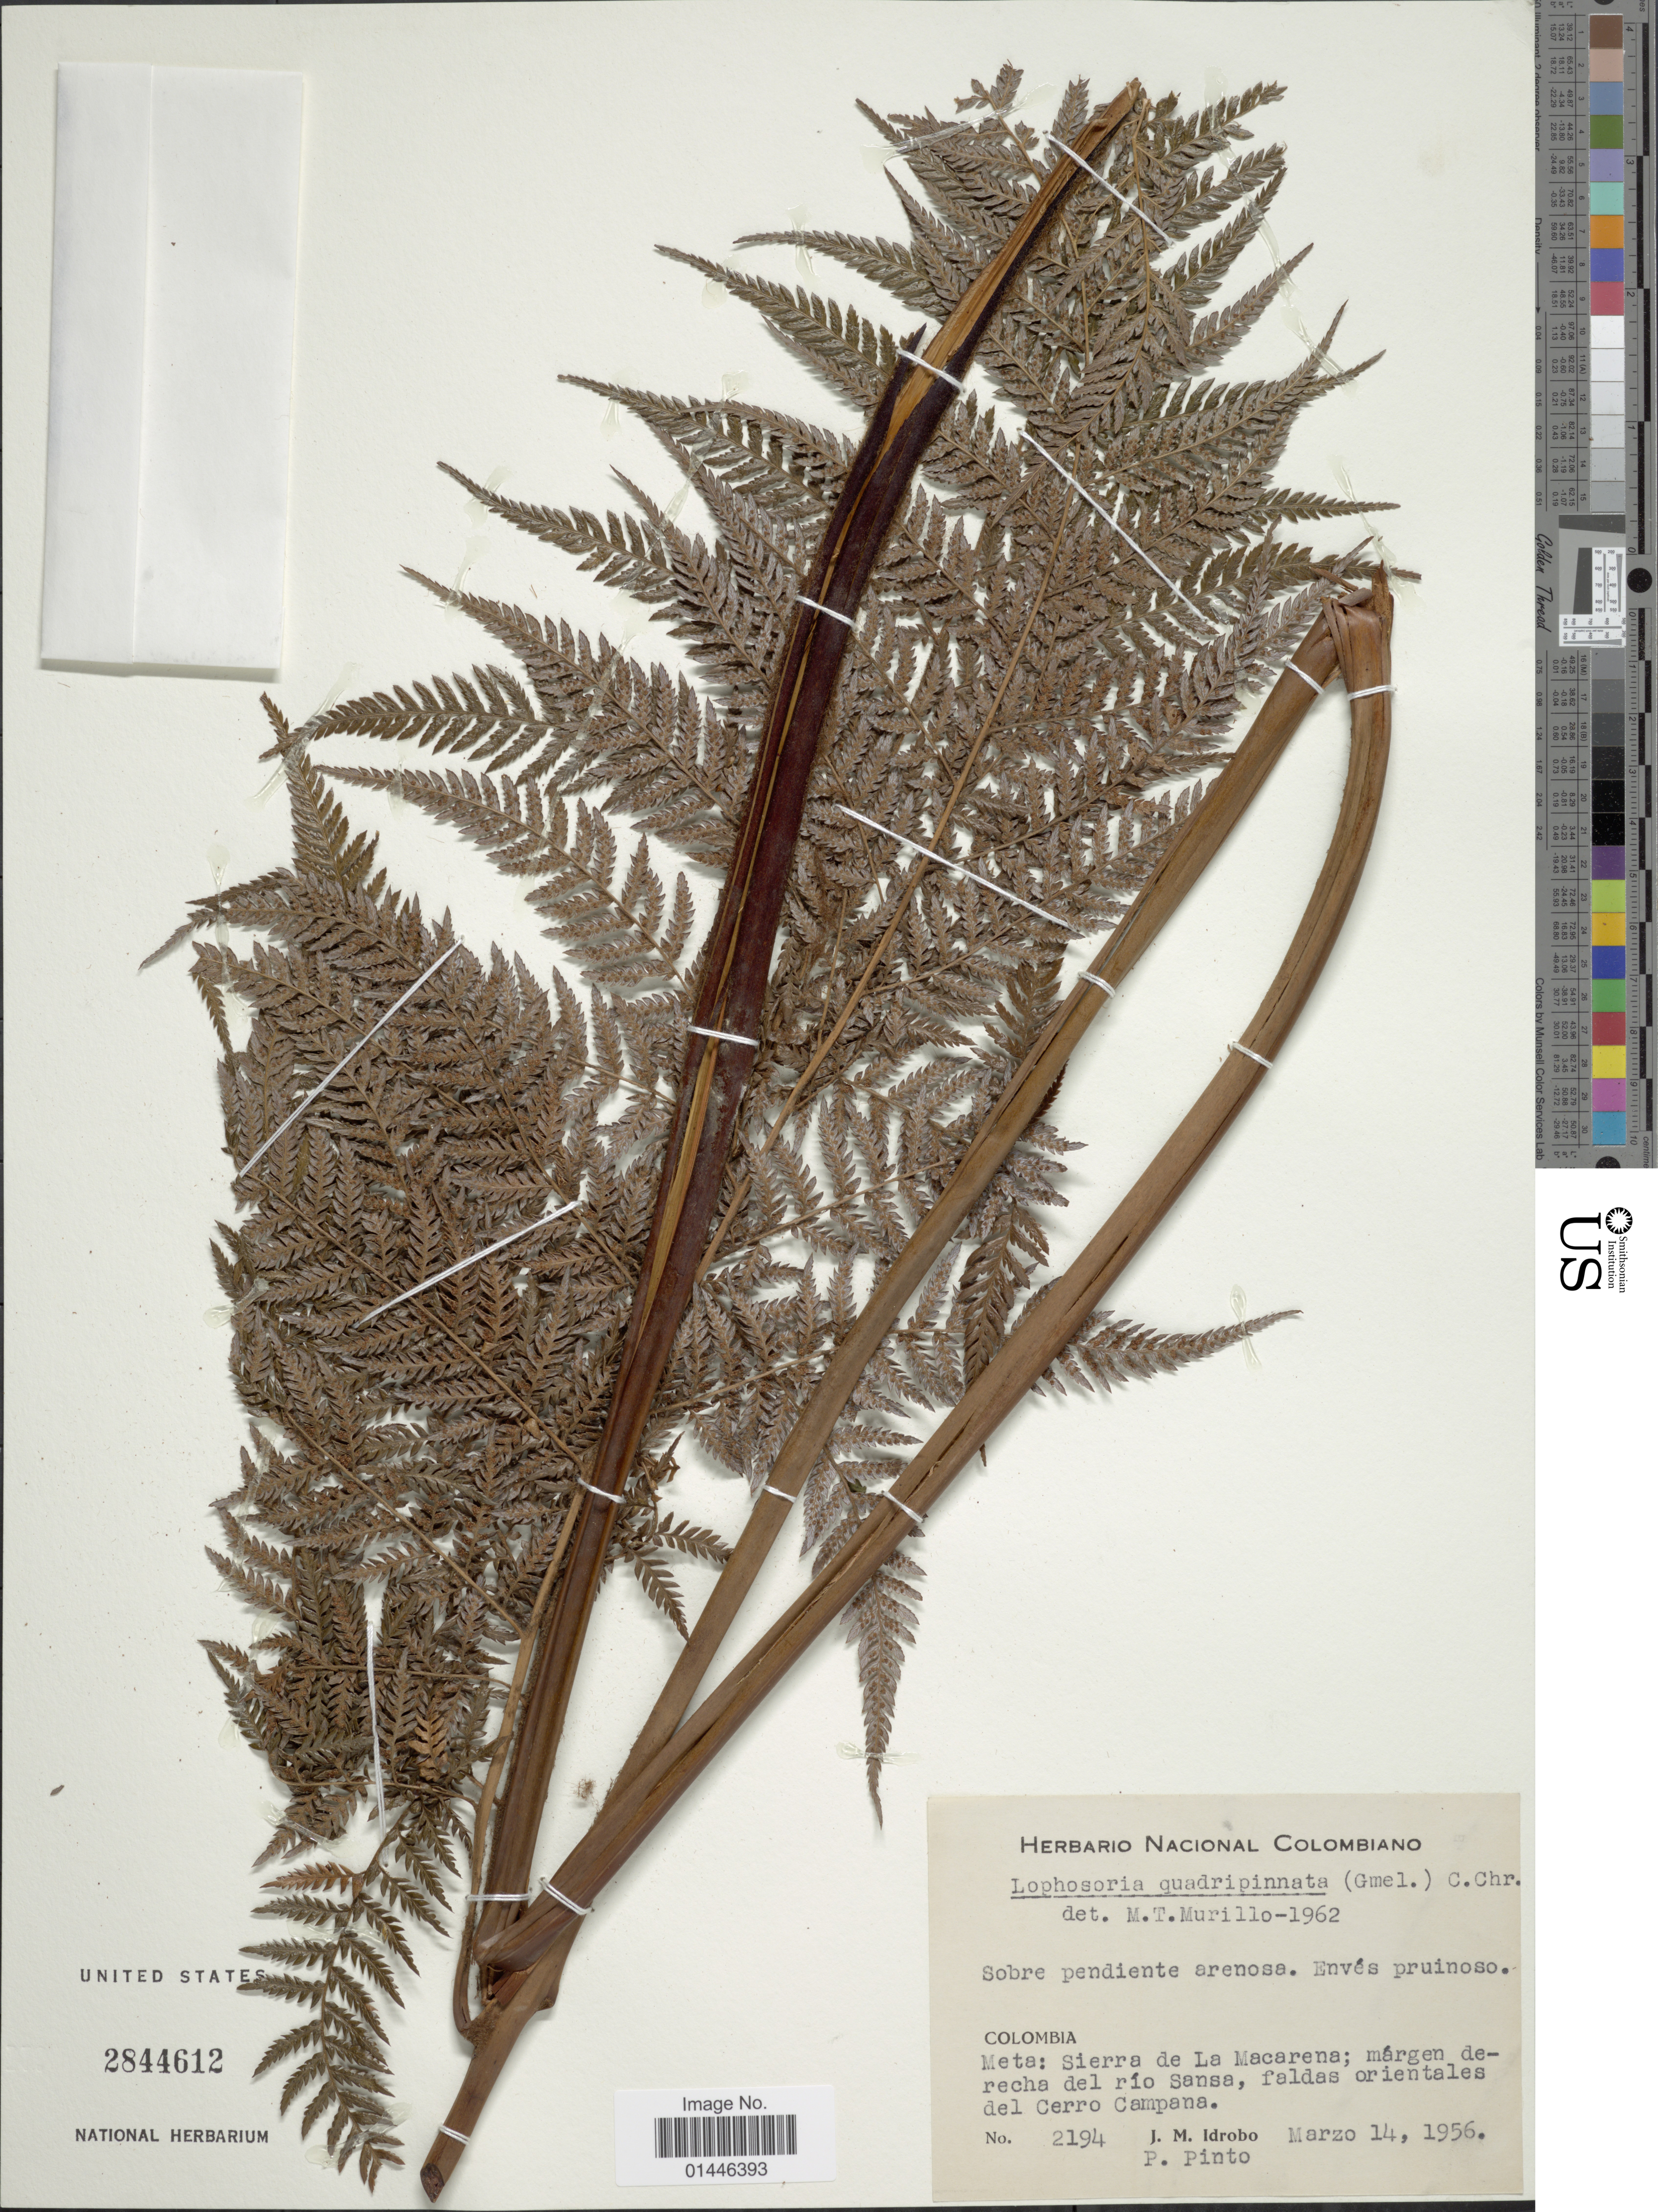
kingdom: Plantae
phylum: Tracheophyta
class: Polypodiopsida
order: Cyatheales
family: Dicksoniaceae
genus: Lophosoria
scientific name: Lophosoria quadripinnata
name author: (J.F. Gmel.) C. Chr.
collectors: J. M. Idrobo & P. Pinto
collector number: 2194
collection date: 1956-03-14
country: Colombia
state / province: Meta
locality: Sierra de La Macarena; márgen derecha del río Sansa, faldas orientales del Cerro Campana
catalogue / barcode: US 2844612